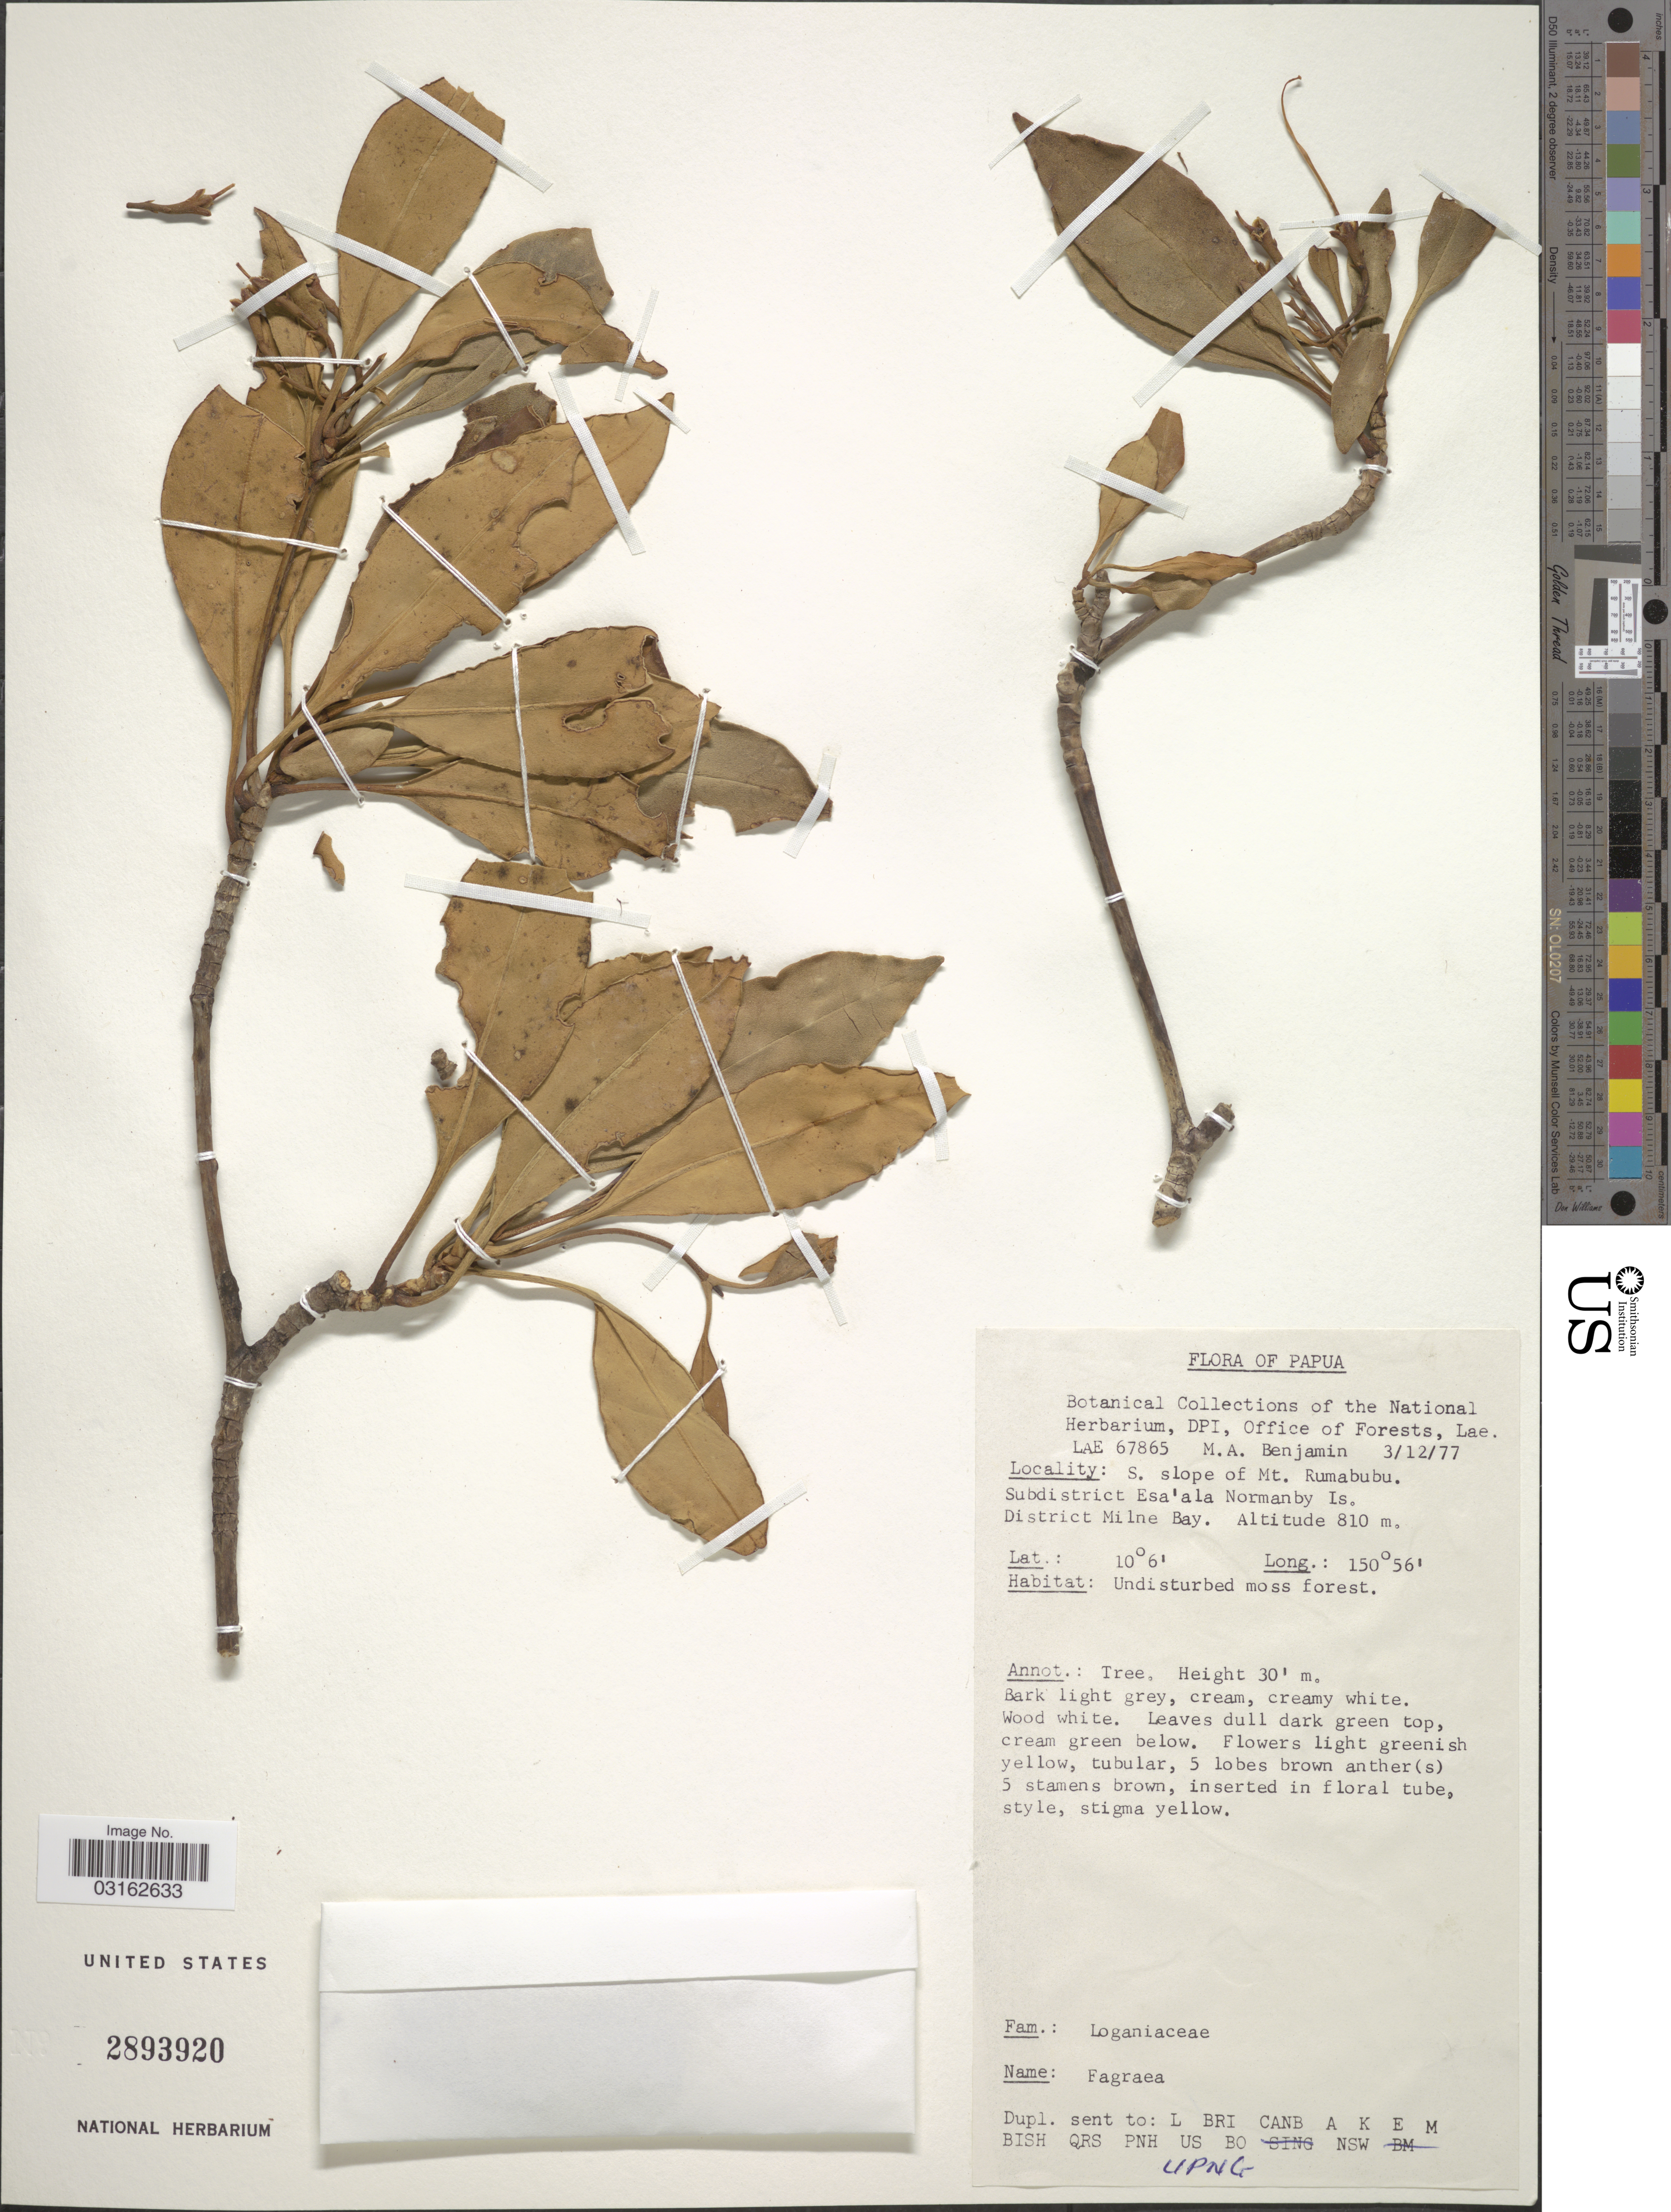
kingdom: Plantae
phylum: Tracheophyta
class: Magnoliopsida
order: Gentianales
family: Gentianaceae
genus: Fagraea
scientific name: Fagraea sp.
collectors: M. Benjamin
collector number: LAE 67865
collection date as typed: Transcribed d/m/y: 3/12/77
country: Papua New Guinea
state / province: Milne Bay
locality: Papua, Subdistrict Esa'ala Normanby Is., District Milne Bay.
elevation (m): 810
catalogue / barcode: US 2893920